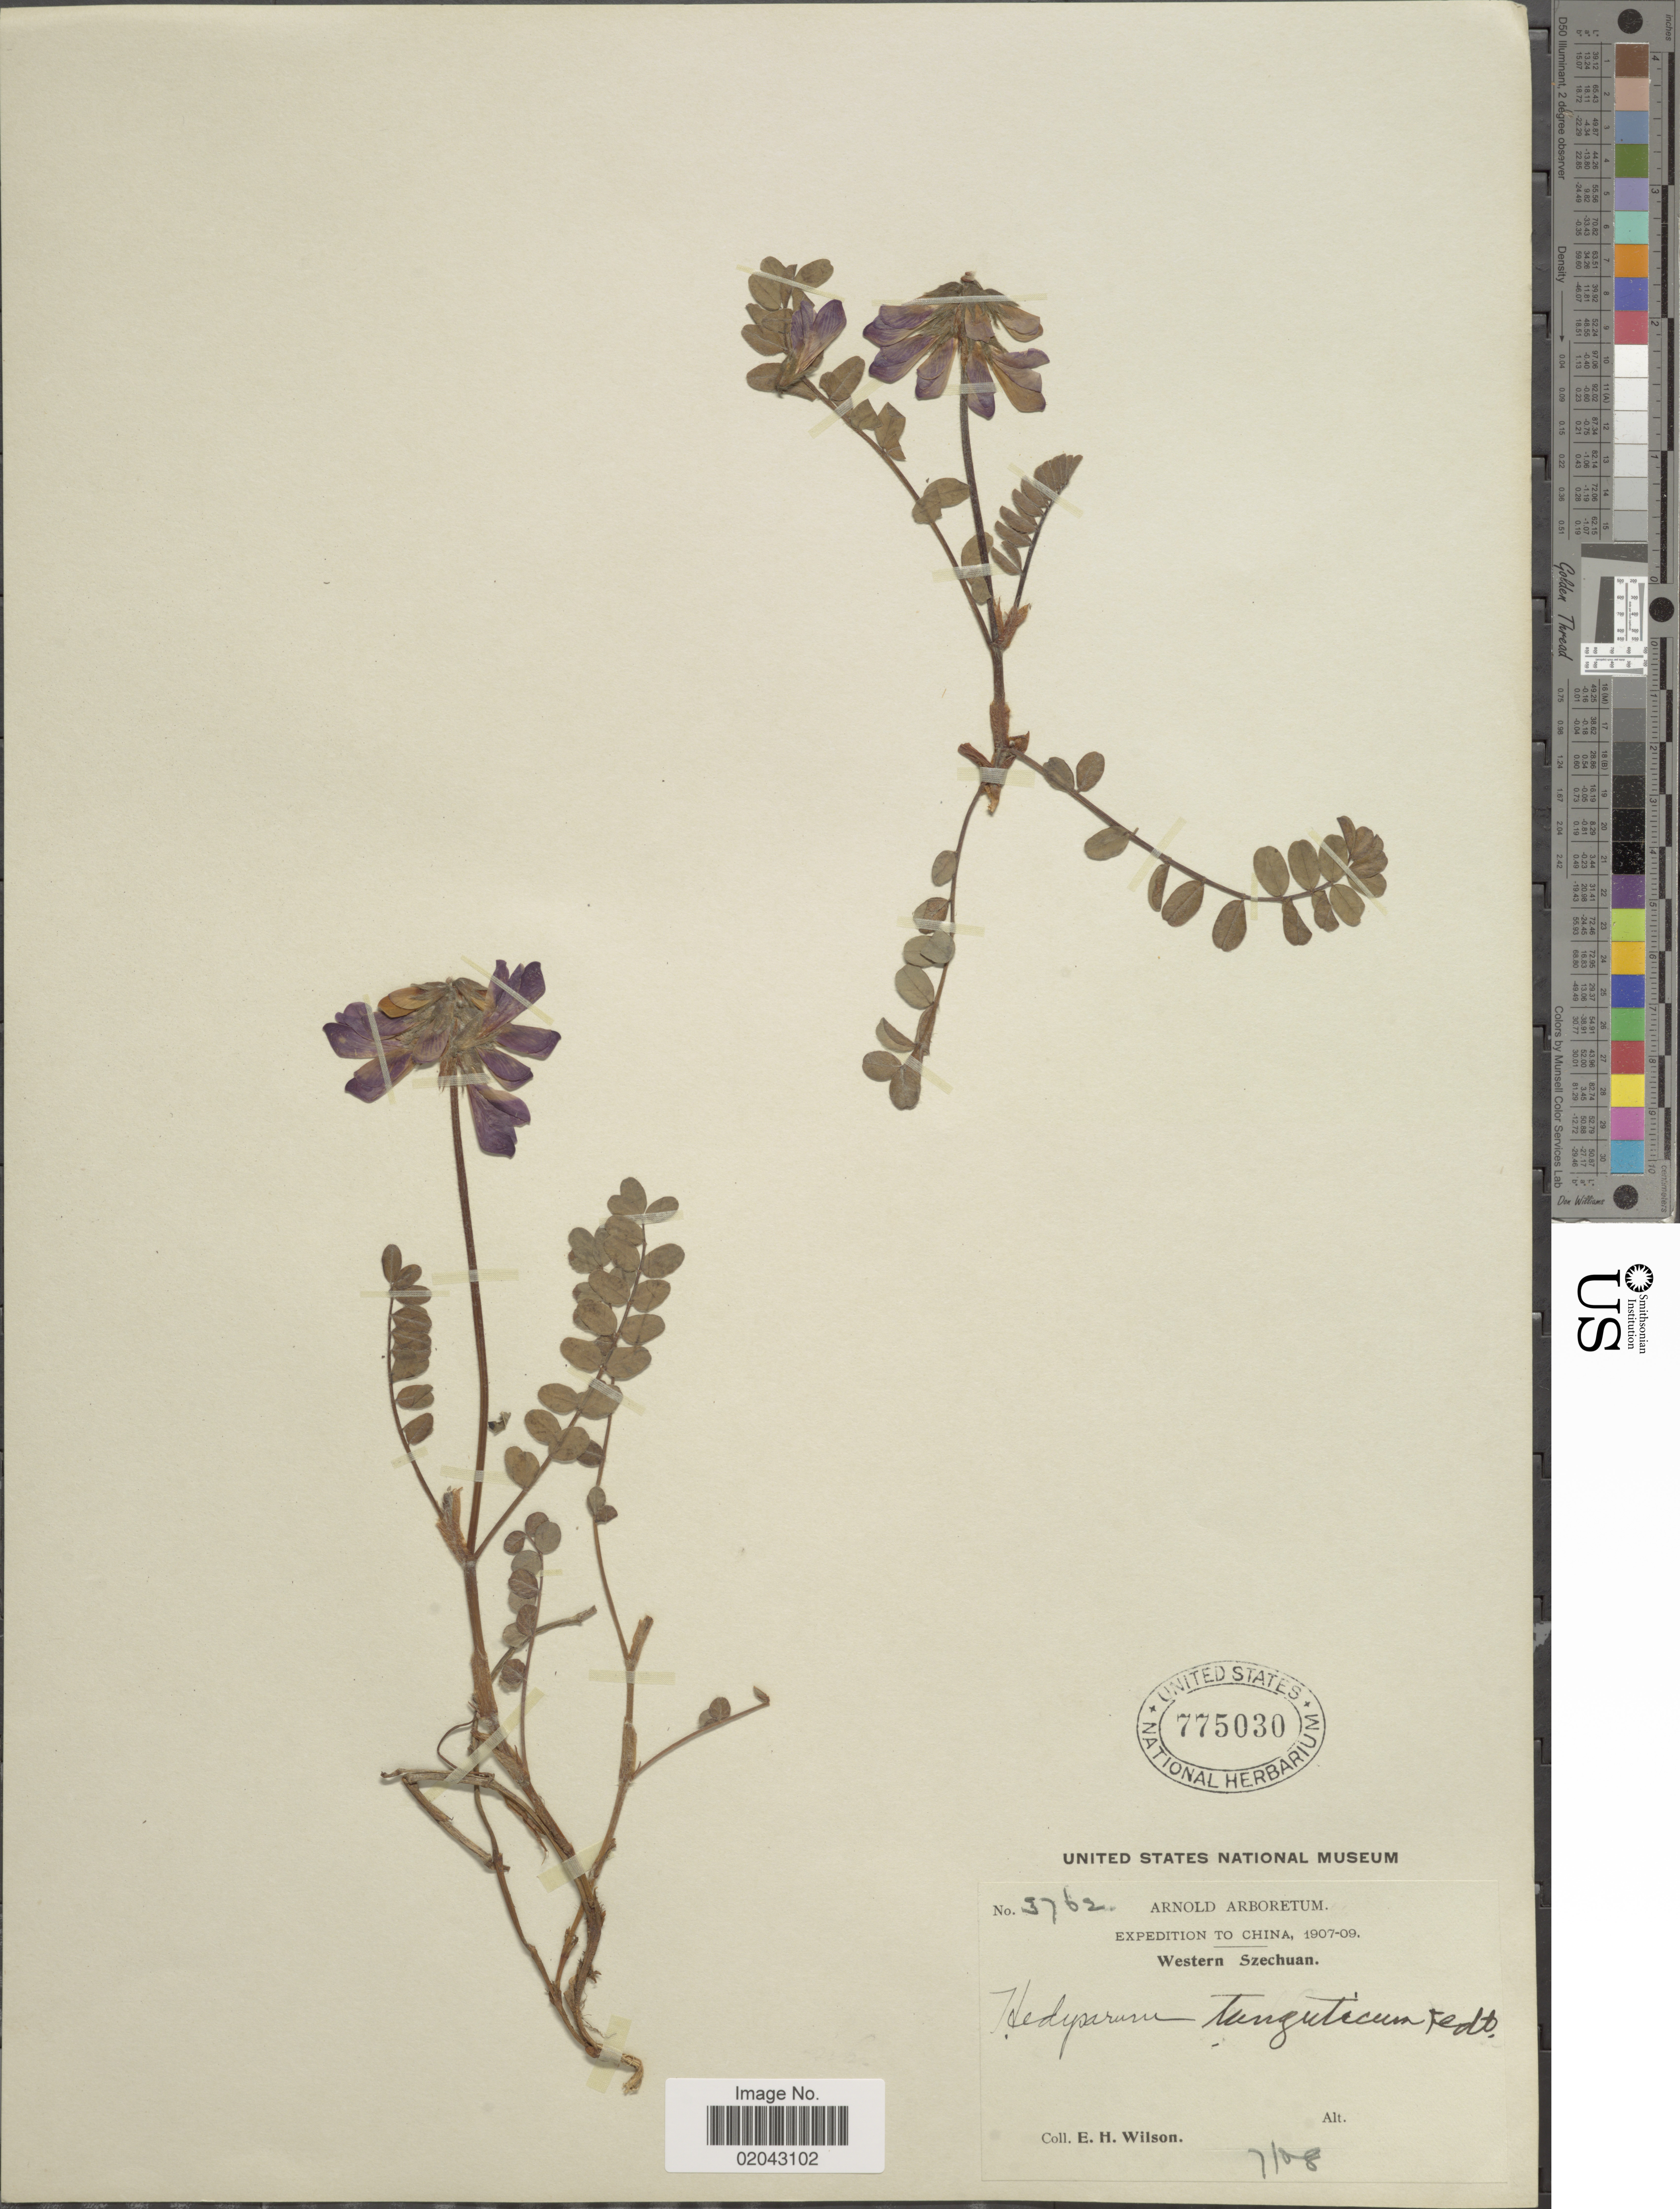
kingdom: Plantae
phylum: Tracheophyta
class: Magnoliopsida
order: Fabales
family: Fabaceae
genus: Hedysarum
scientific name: Hedysarum tanguticum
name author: B. Fedtsch.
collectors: E. Wilson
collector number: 3762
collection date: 1908-07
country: China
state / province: Sichuan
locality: Western Szechuan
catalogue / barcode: US 775030